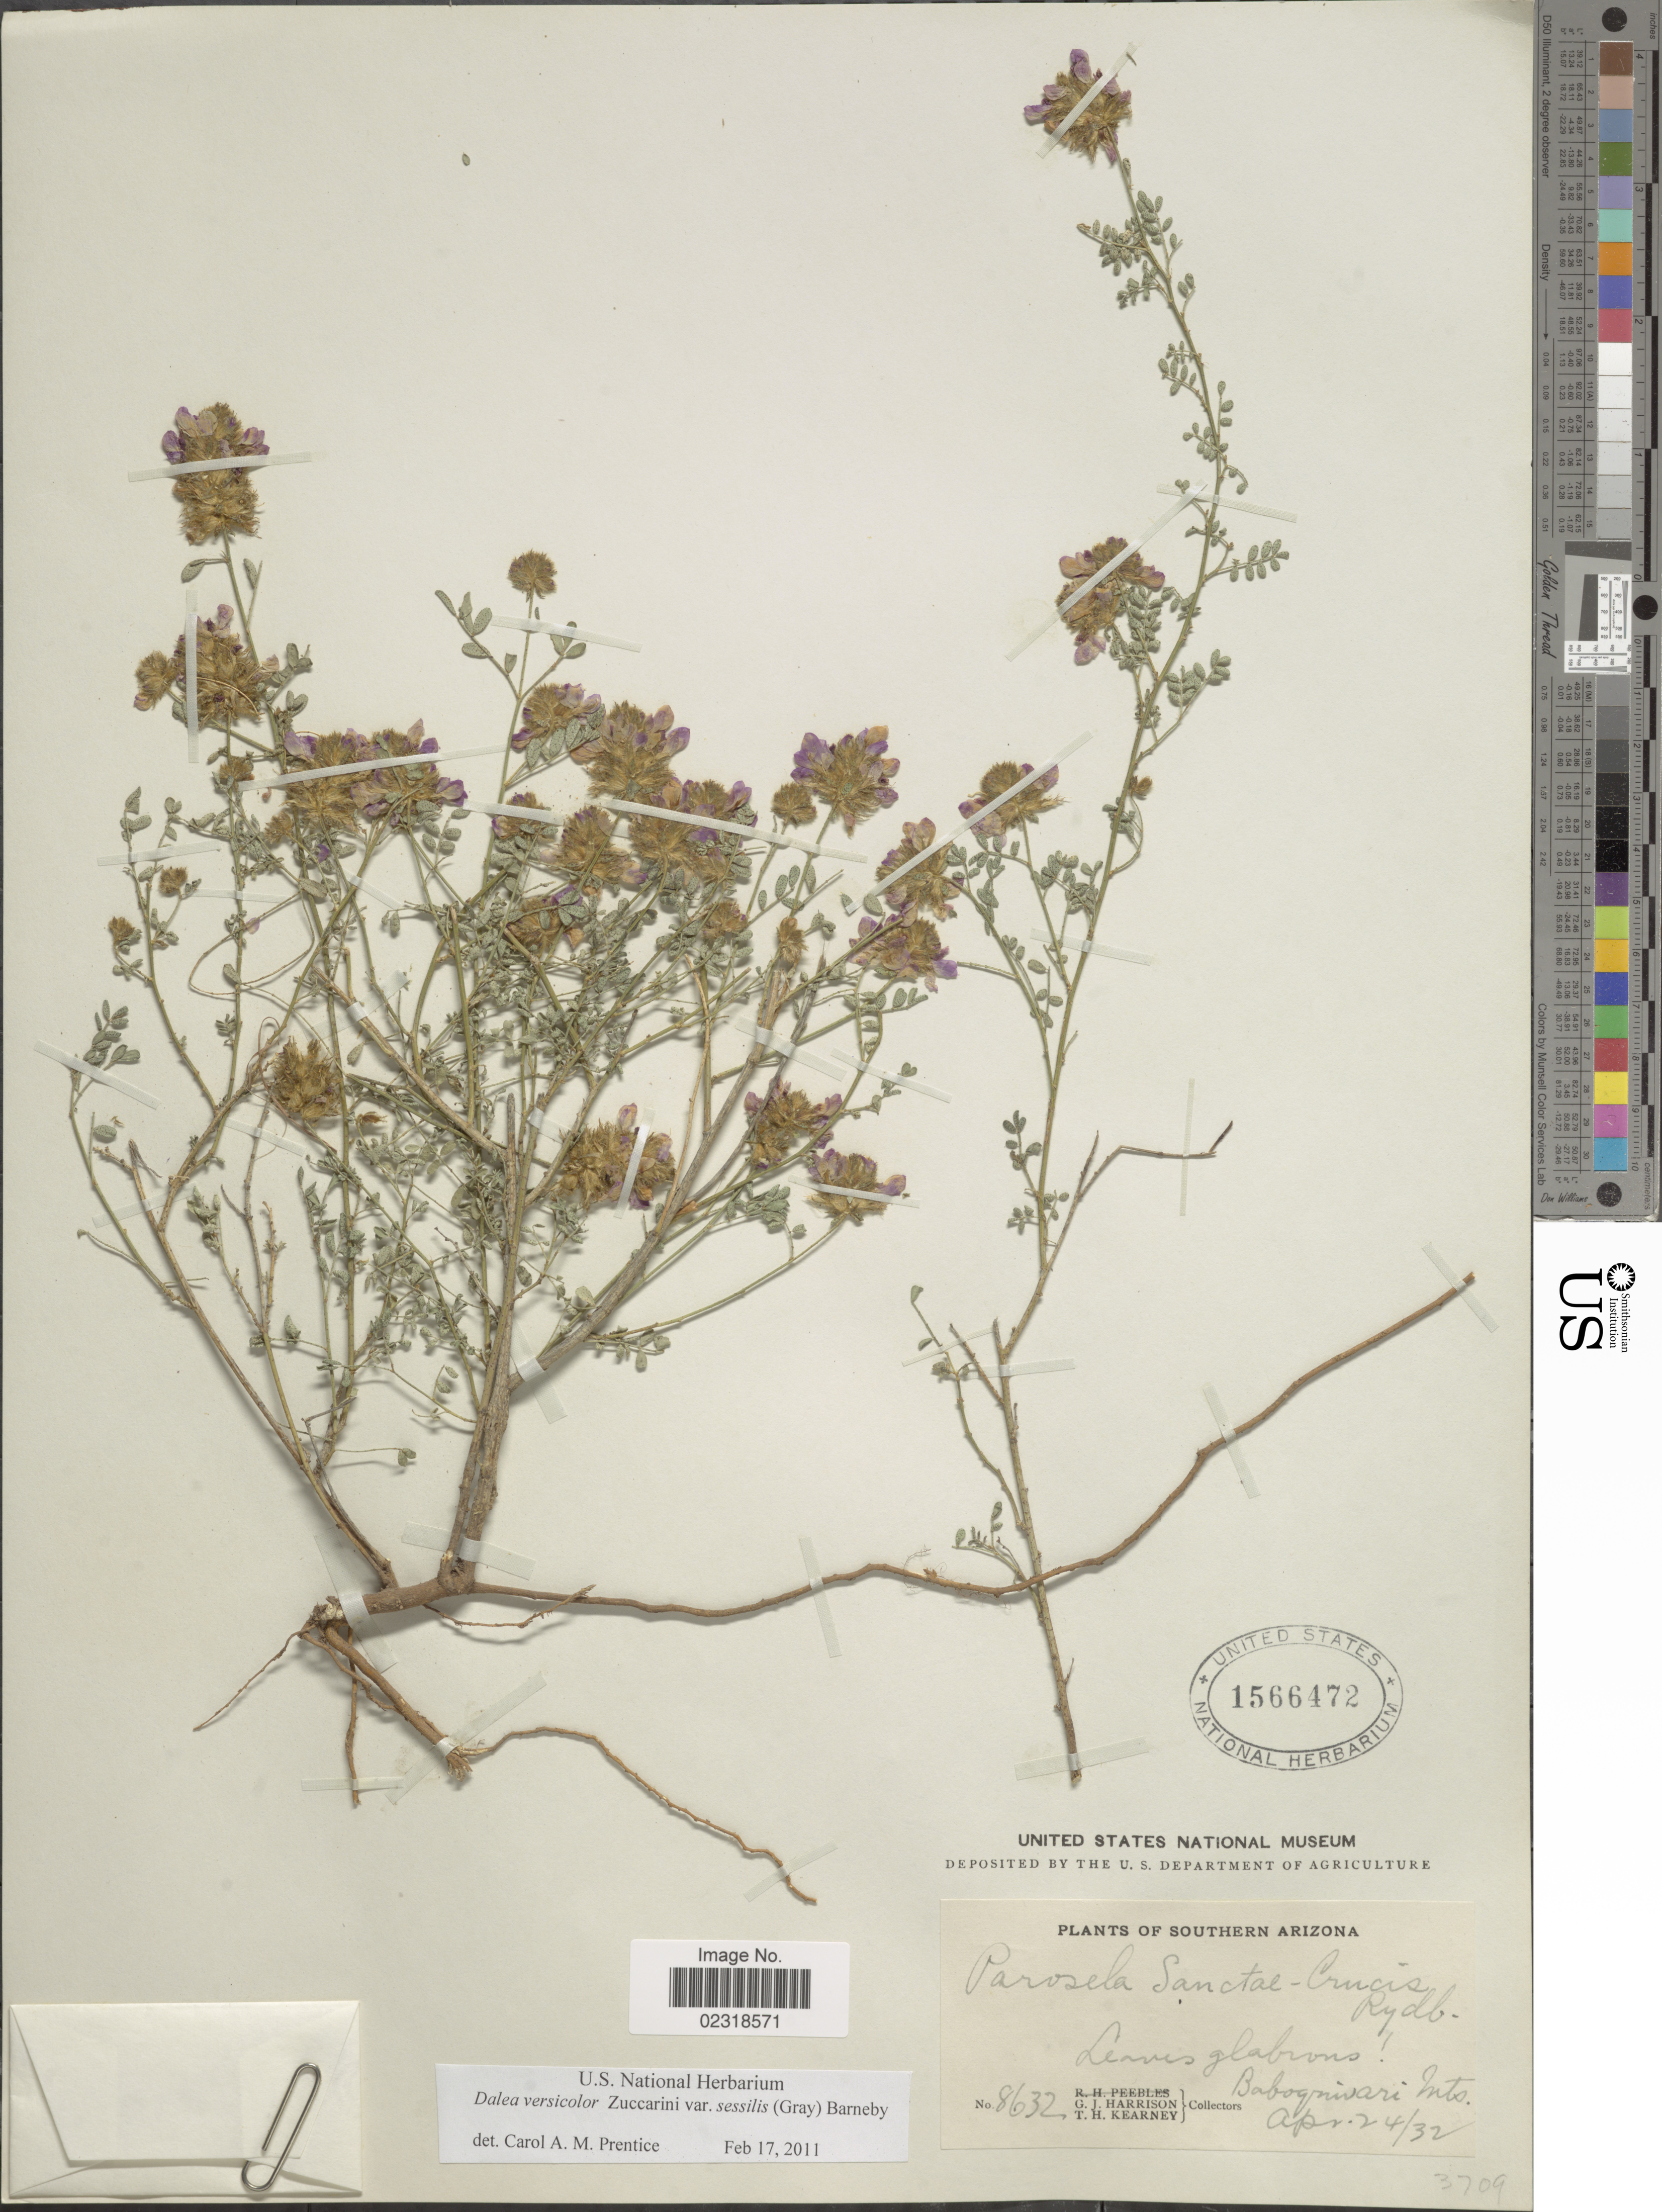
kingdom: Plantae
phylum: Tracheophyta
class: Magnoliopsida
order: Fabales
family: Fabaceae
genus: Dalea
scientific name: Dalea versicolor var. sessilis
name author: Zucc.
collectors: G. J. Harrison & T. H. Kearney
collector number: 8632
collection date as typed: Transcribed d/m/y: 24/4/32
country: United States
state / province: Arizona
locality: Southern Arizona, Babowuivari Mts.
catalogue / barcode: US 1566472